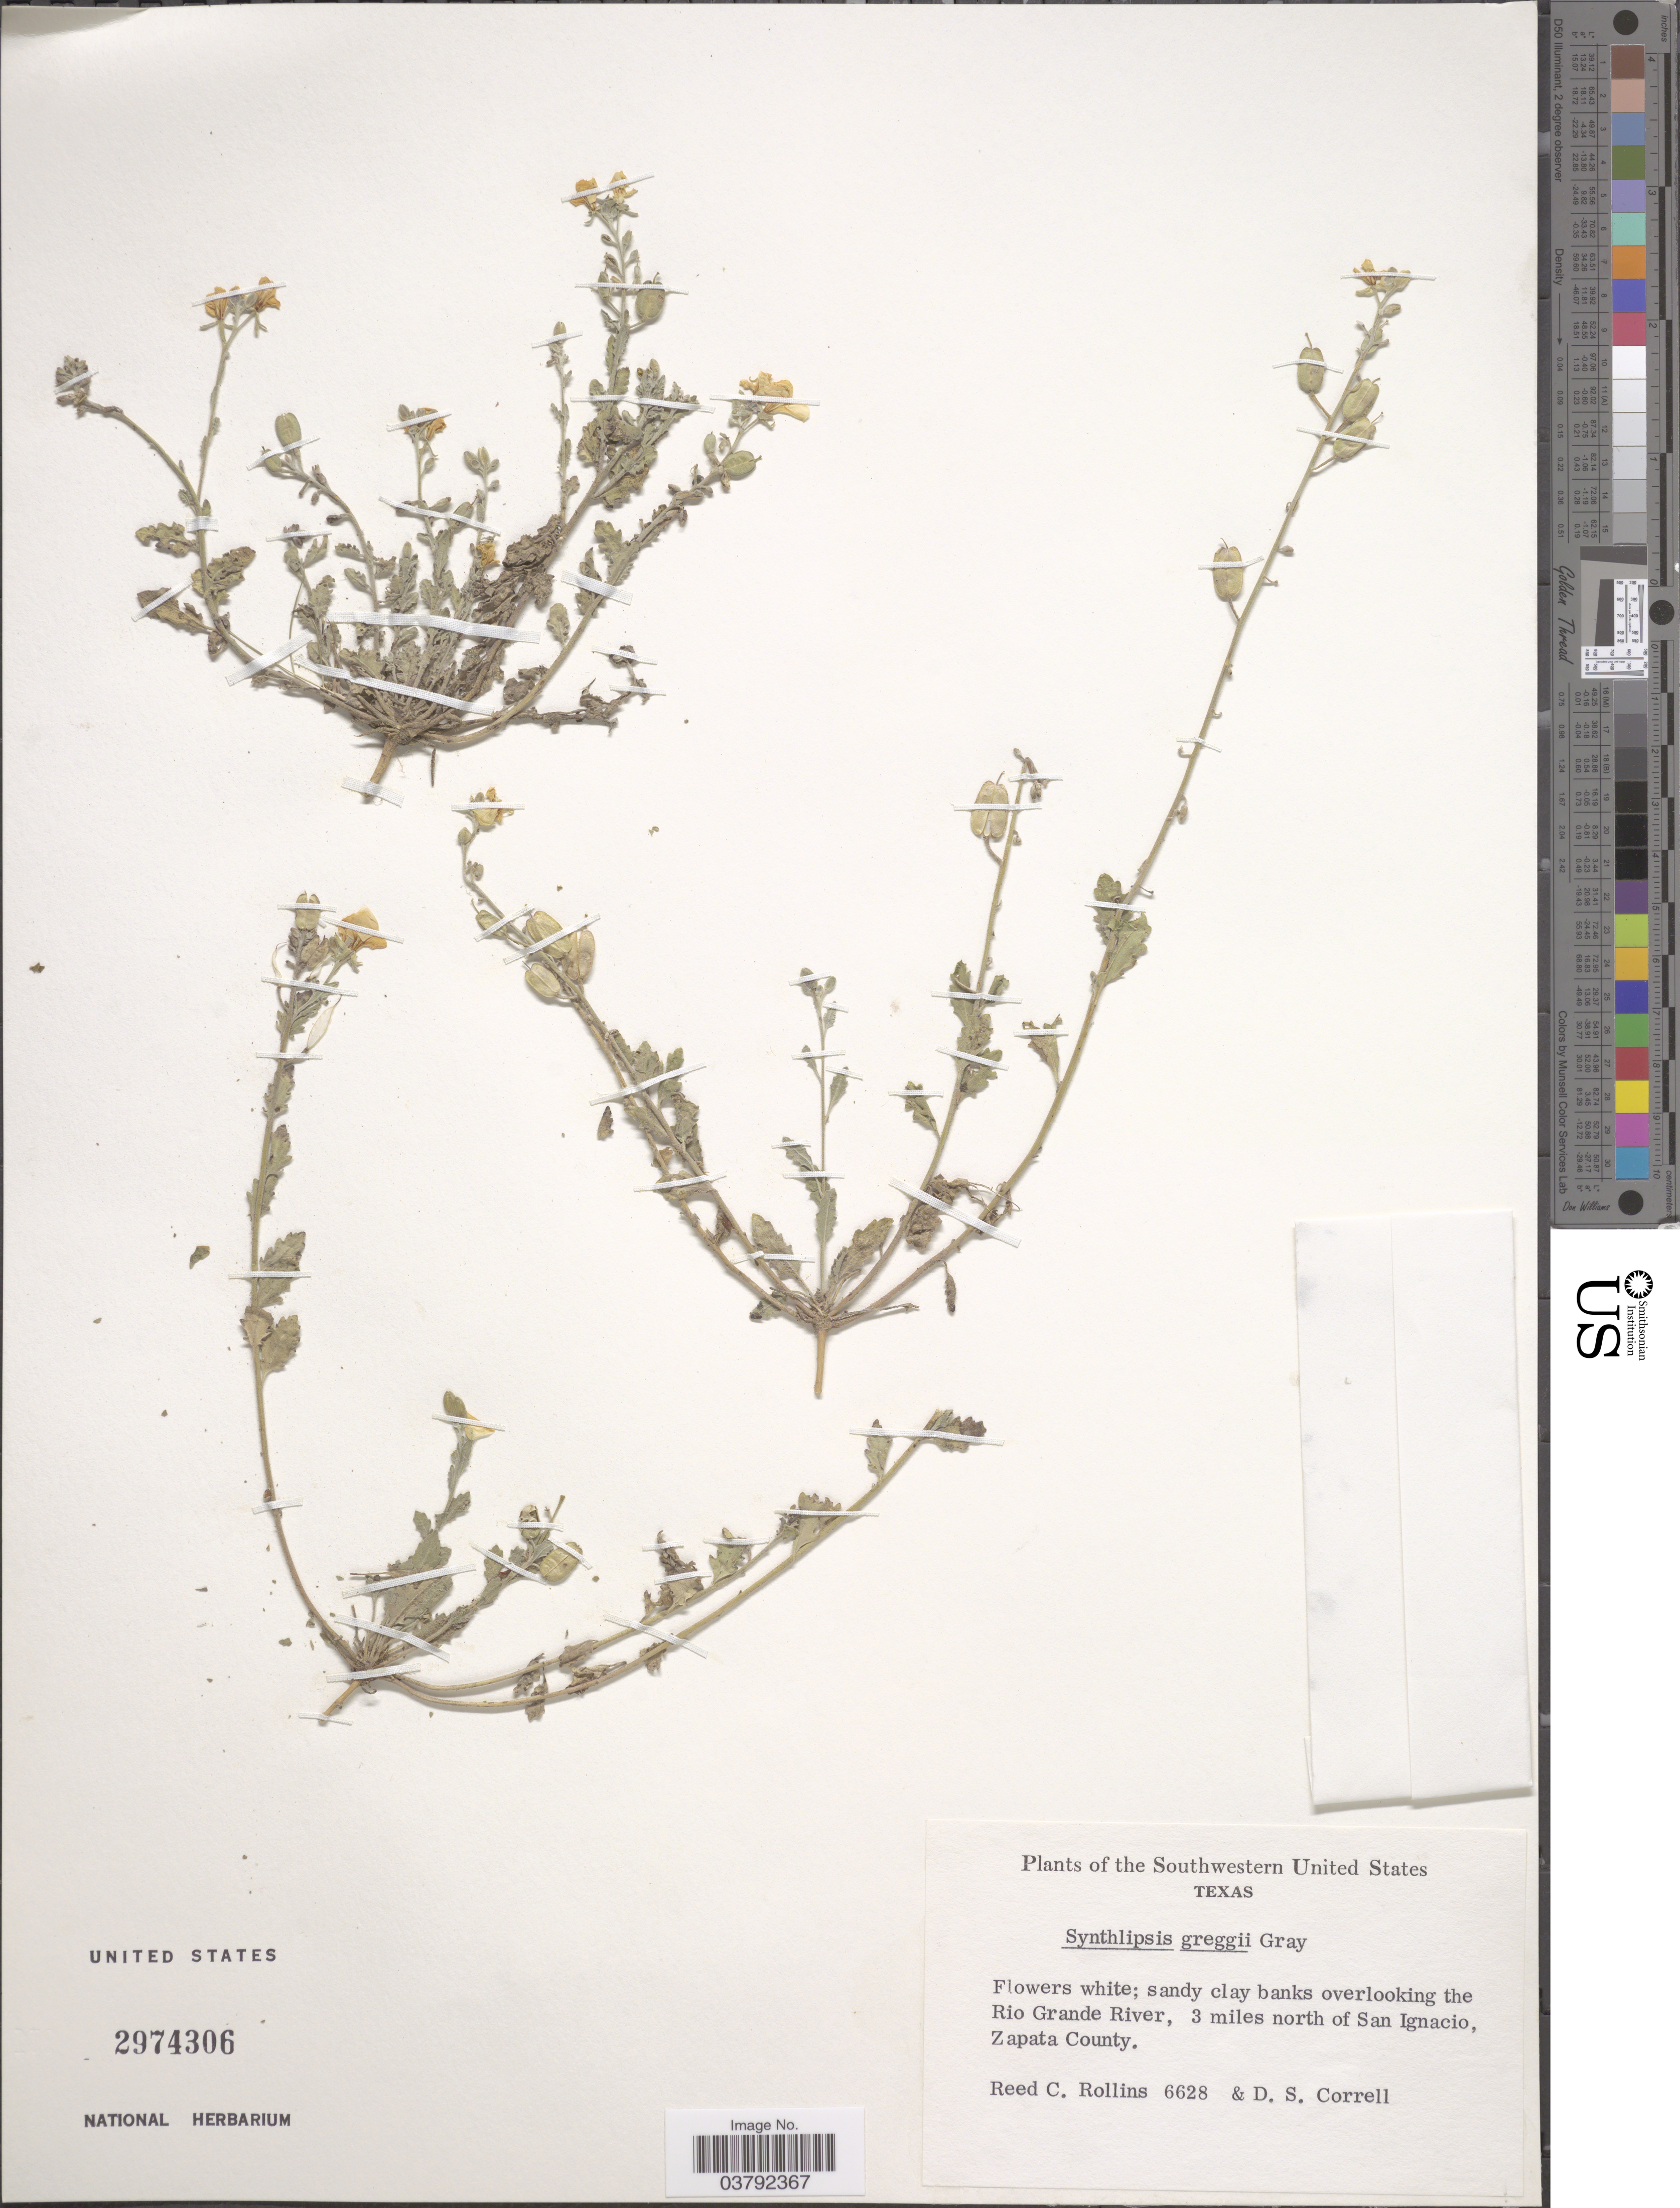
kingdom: Plantae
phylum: Tracheophyta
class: Magnoliopsida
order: Brassicales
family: Brassicaceae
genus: Synthlipsis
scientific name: Synthlipsis greggii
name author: A. Gray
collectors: R. C. Rollins & D. S. Correll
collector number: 6628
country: United States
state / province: Texas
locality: Southwestern United States. Overlooking the Rio Grande River, 3 miles north of San Ignacio, Zapata County.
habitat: perennial growing in gravel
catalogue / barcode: US 2974306